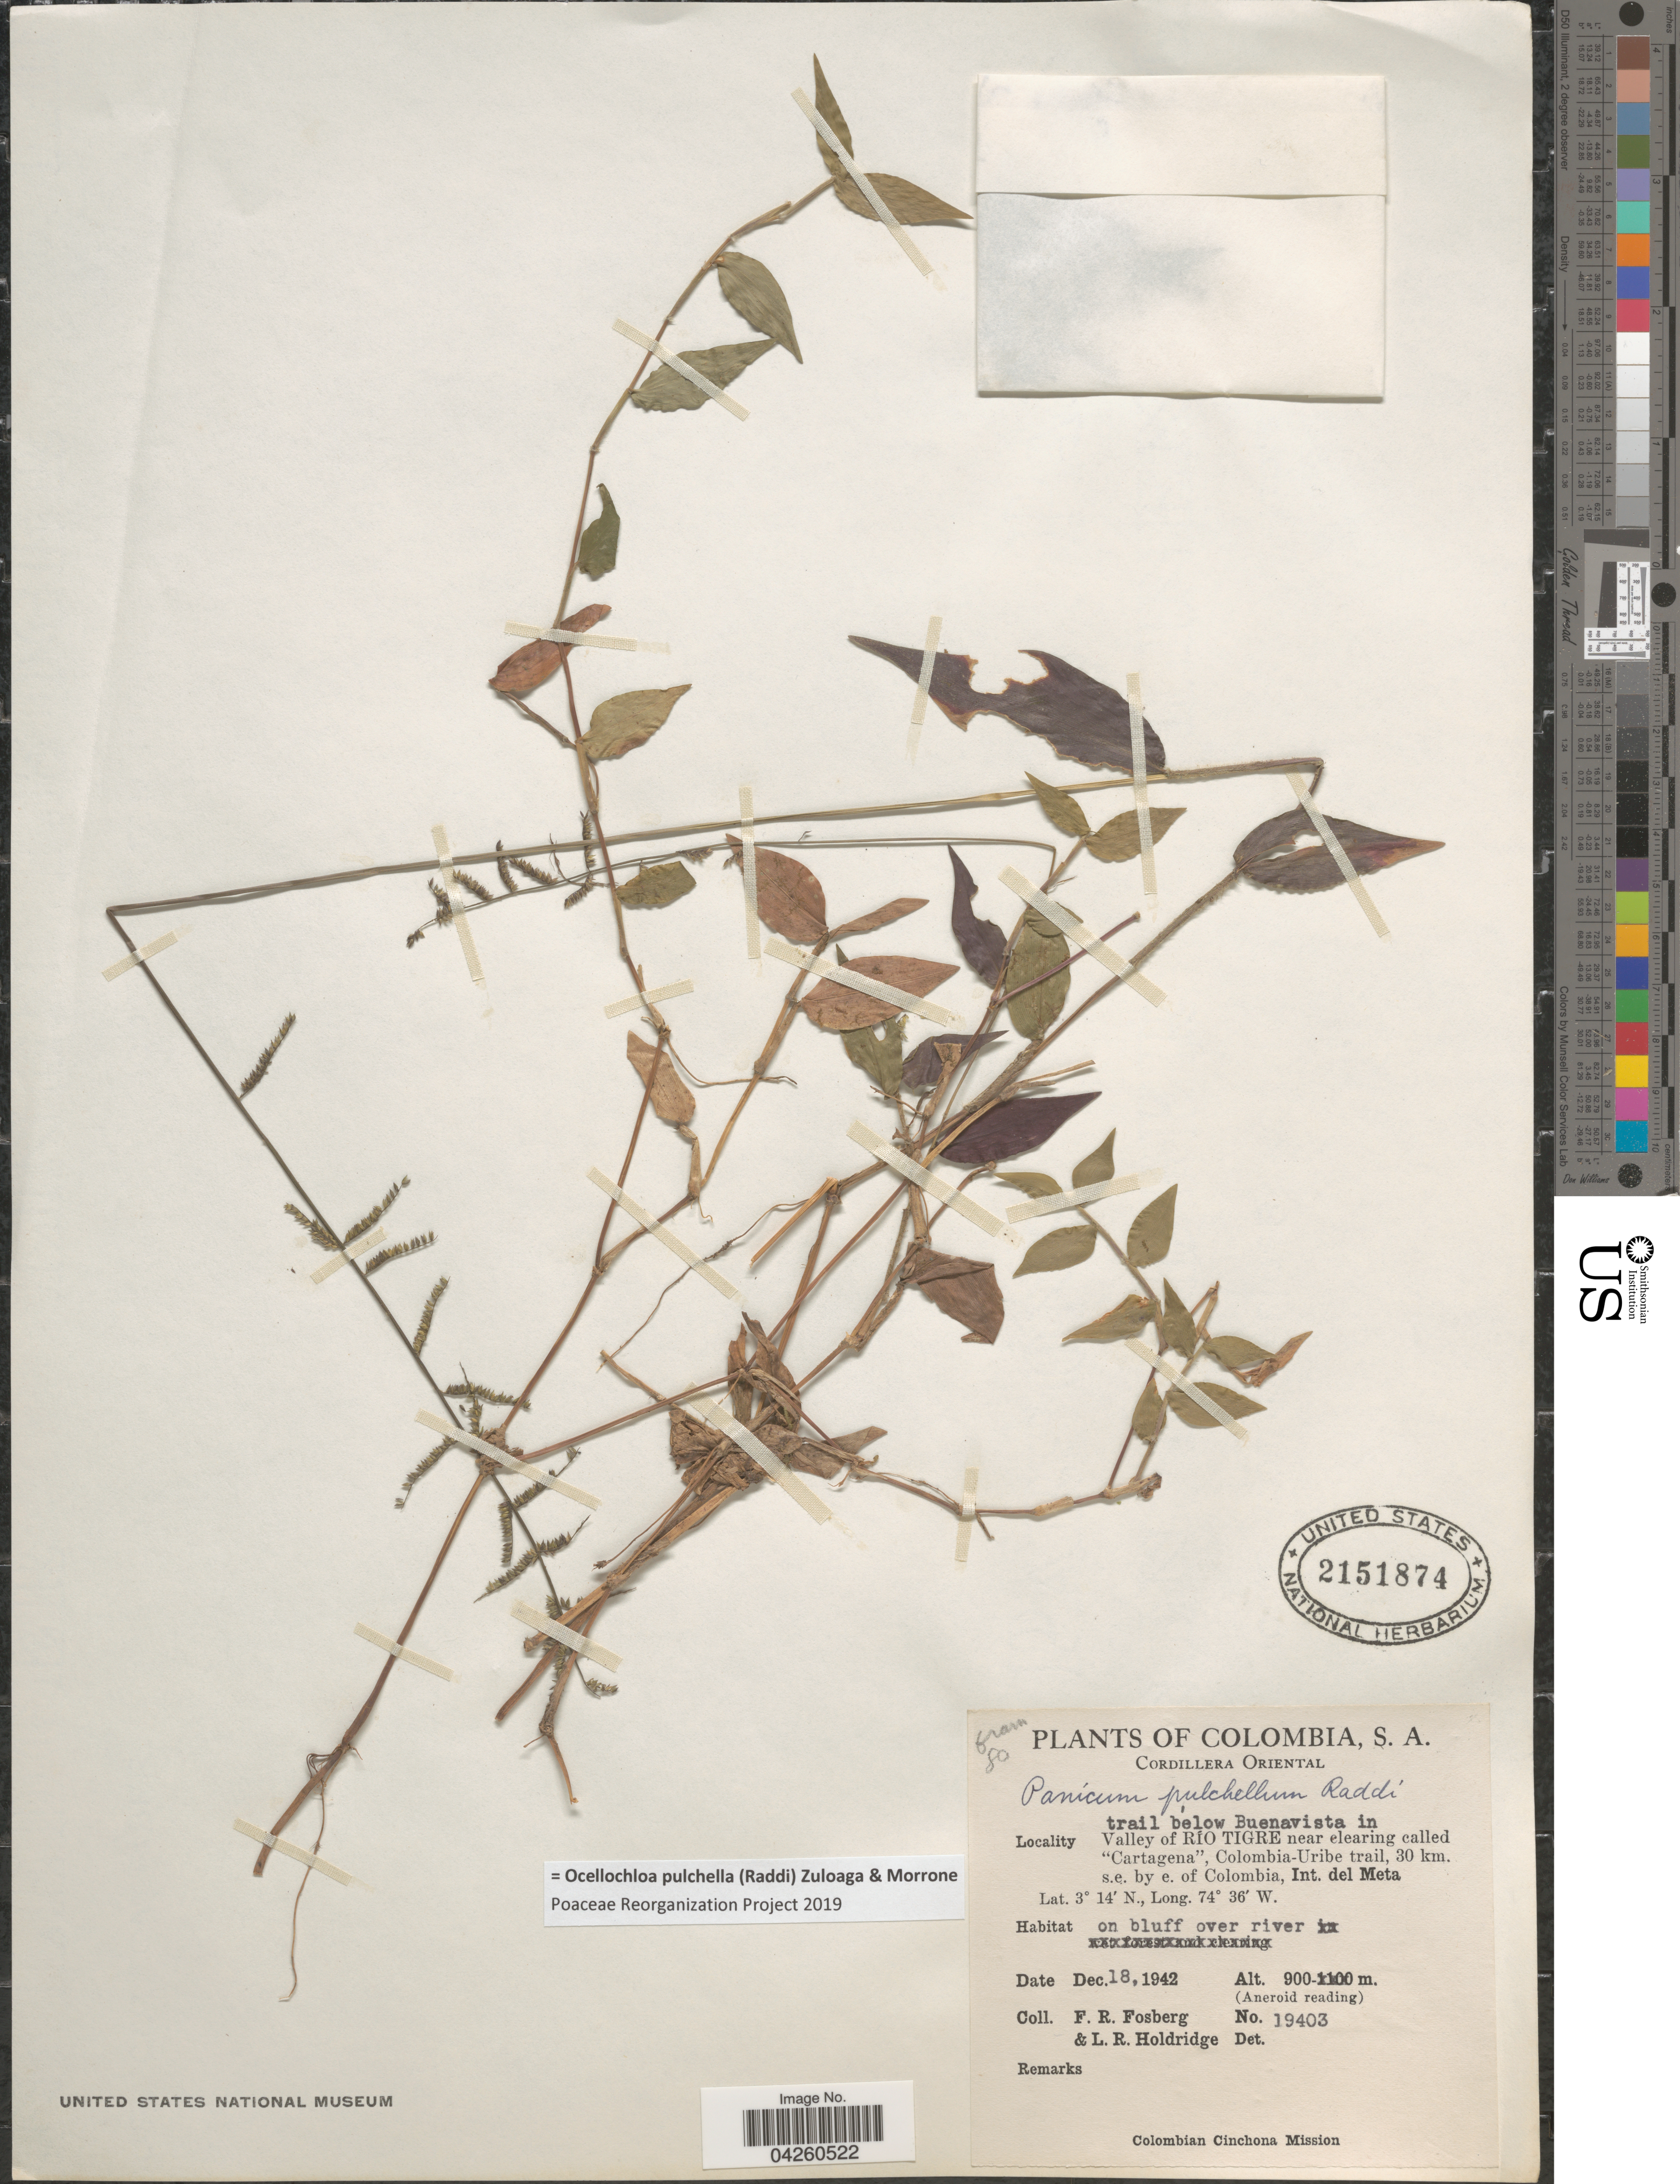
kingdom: Plantae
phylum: Tracheophyta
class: Liliopsida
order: Poales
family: Poaceae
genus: Ocellochloa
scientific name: Ocellochloa pulchella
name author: (Raddi) Zuloaga & Morrone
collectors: F. R. Fosberg & L. Holdridge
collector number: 19403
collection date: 1942-12-18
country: Colombia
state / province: Meta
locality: Cordillera Oriental. Trail below Buenavista in Valley of Río Tigre near clearing called "Cartagena", Colombia-uribe trail, 30km. s. e. by e. of Colombia, Int. del Meta.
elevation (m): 900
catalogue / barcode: US 2151874